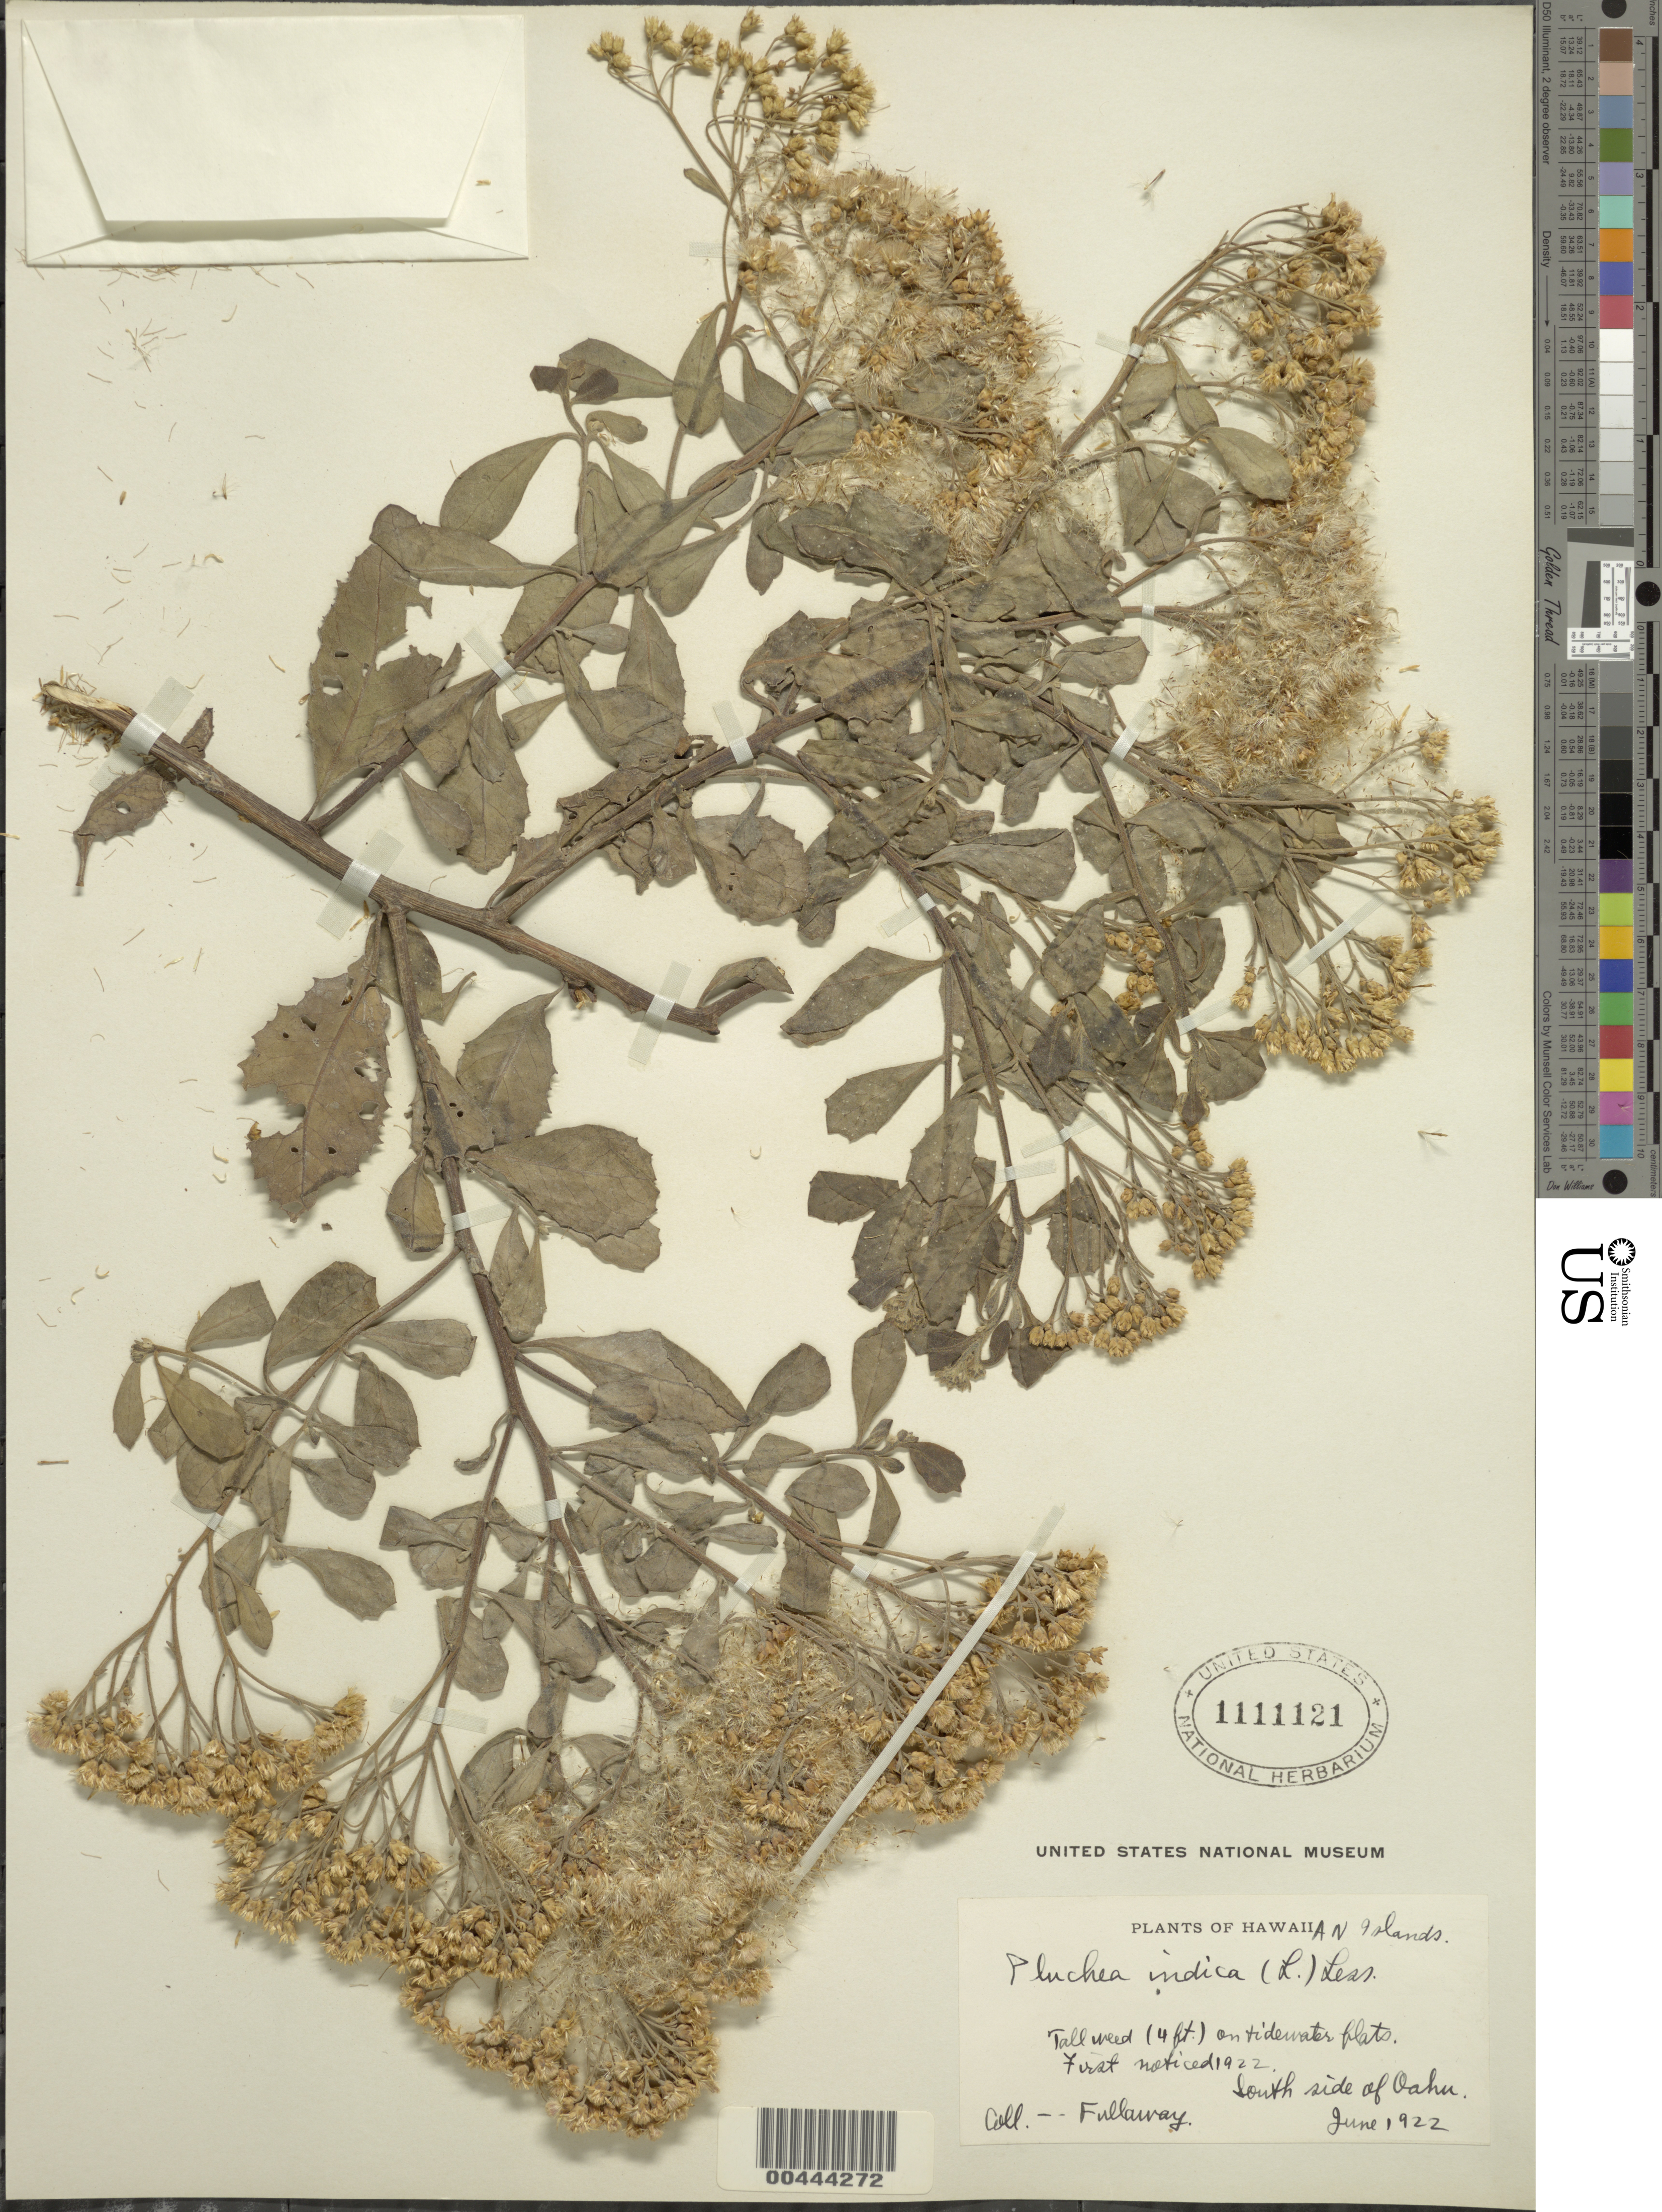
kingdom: Plantae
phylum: Tracheophyta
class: Magnoliopsida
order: Asterales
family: Asteraceae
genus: Pluchea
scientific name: Pluchea indica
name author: (L.) Less.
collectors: -. Fullaway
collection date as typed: Jun 1922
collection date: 1922-06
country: United States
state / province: Hawaii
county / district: Honolulu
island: Oahu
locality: South side of Oahu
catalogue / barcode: US 1111121